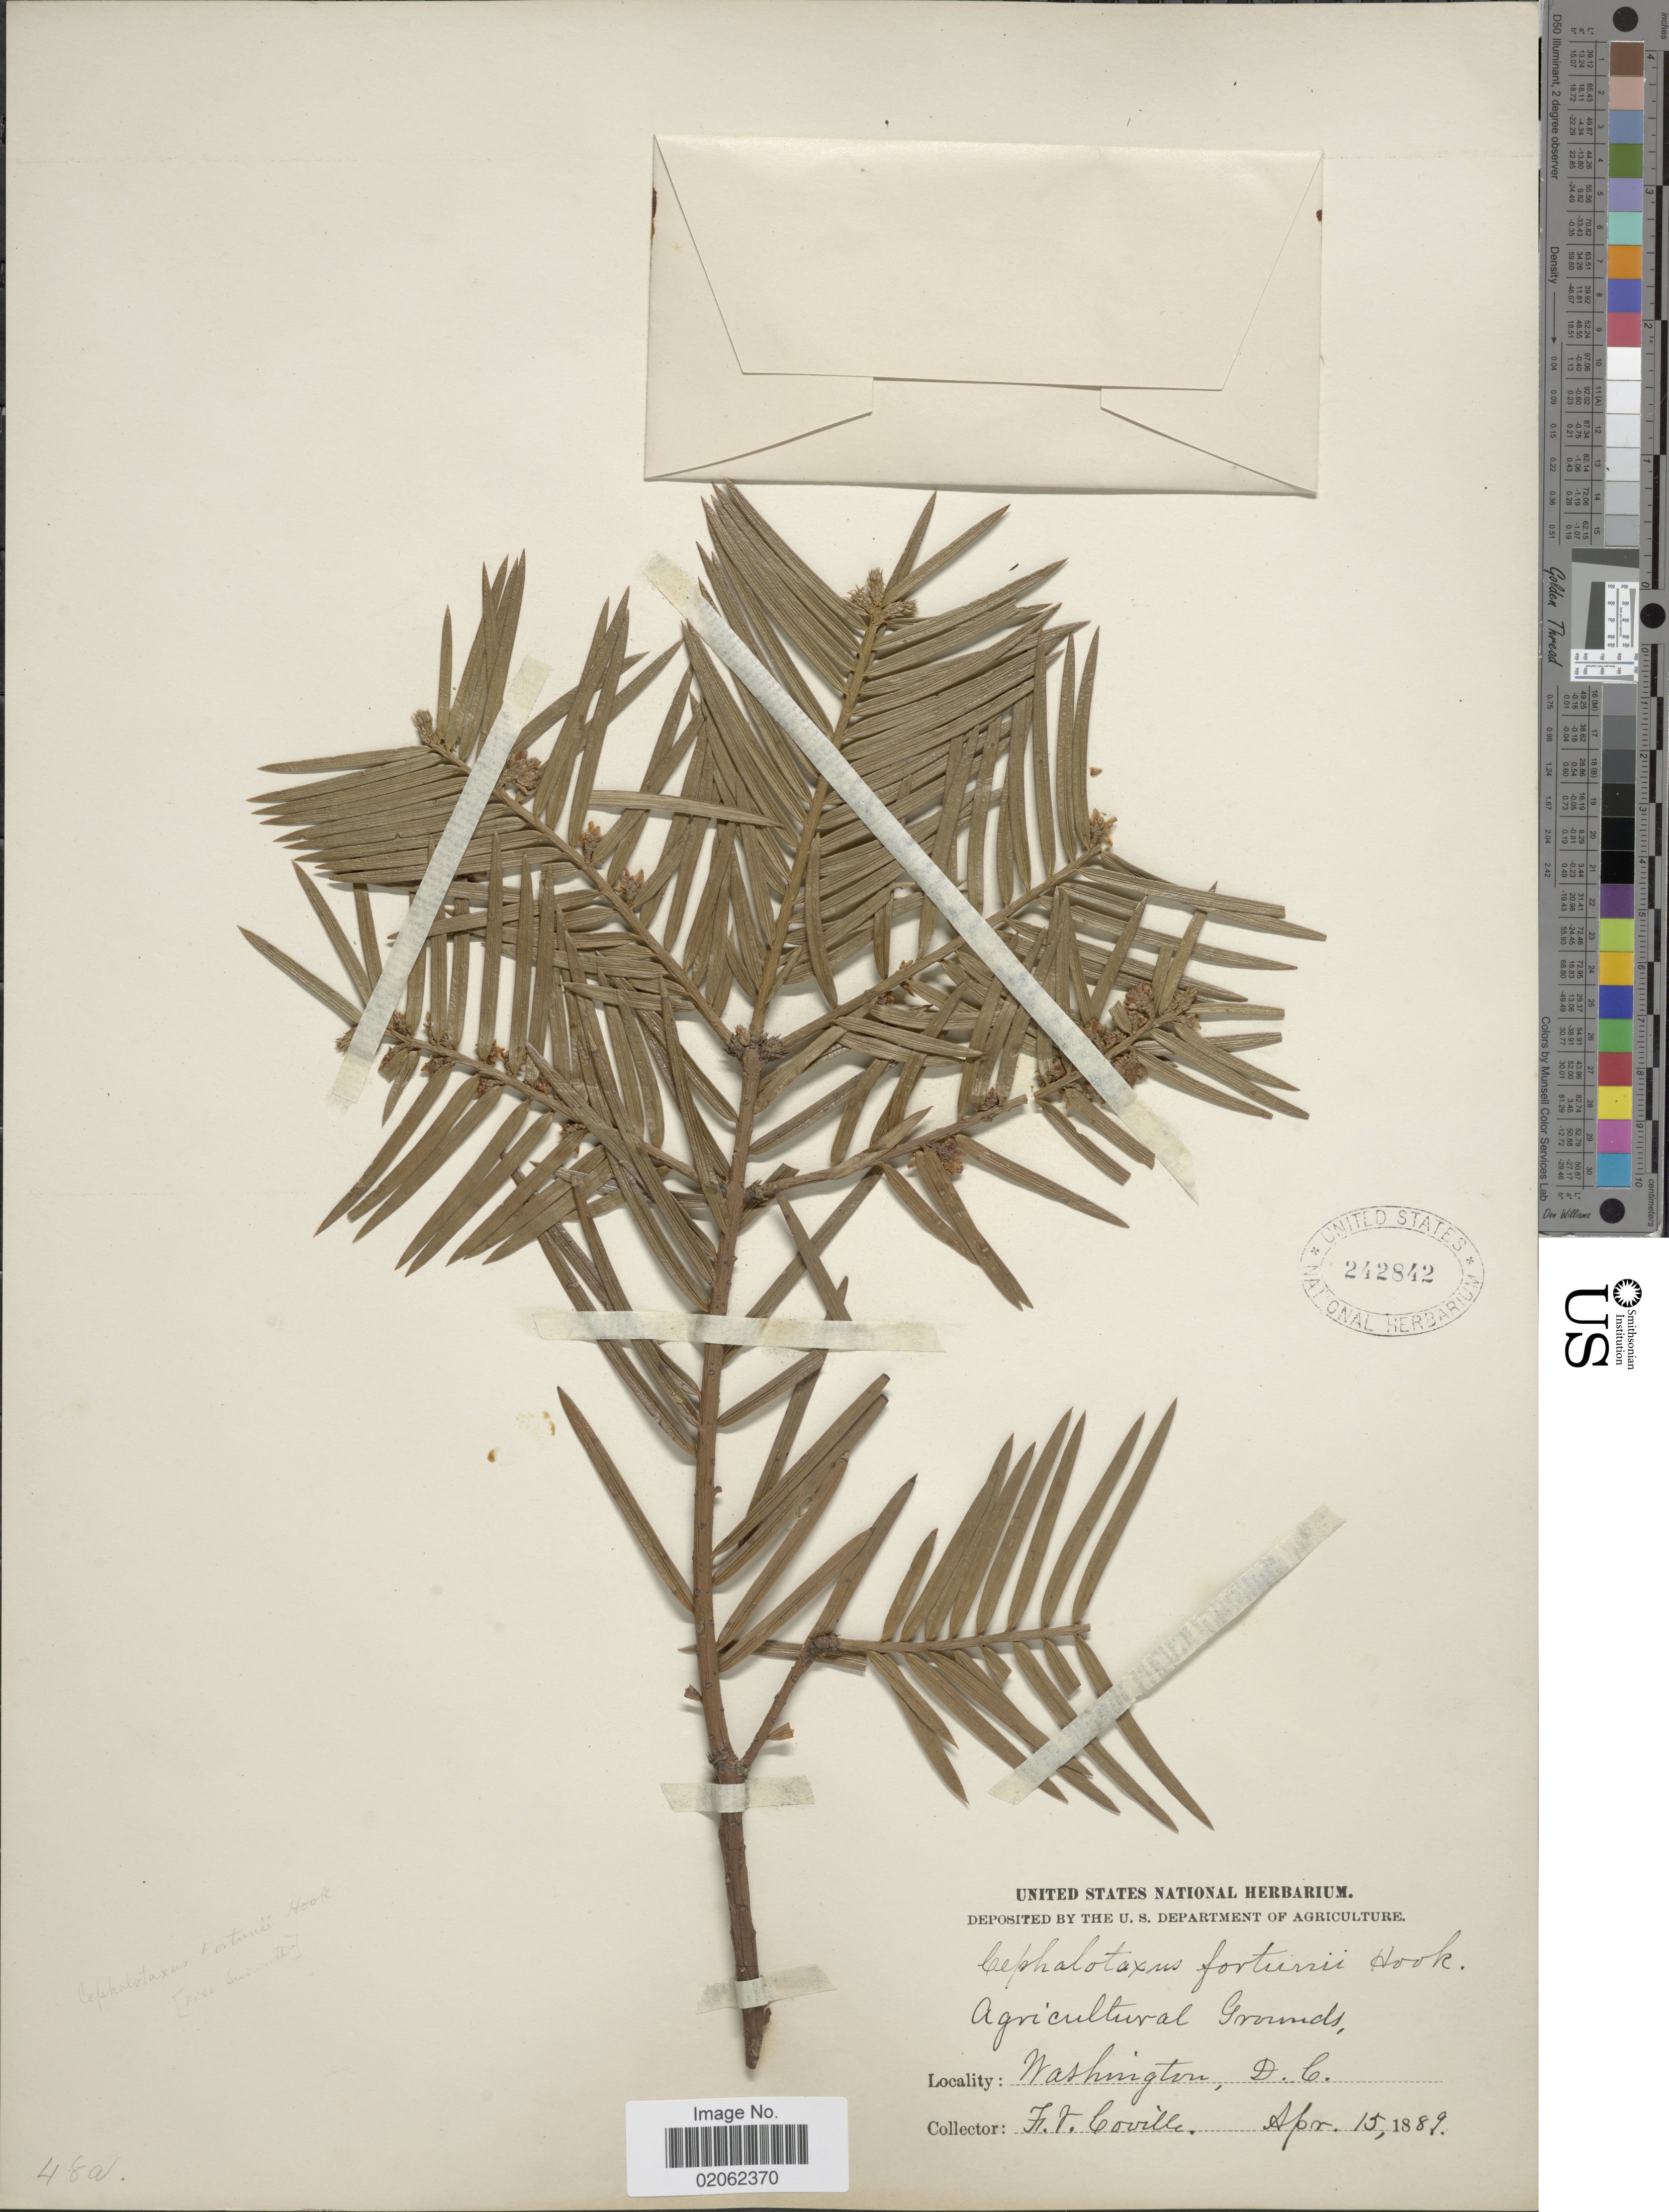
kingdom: Plantae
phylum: Tracheophyta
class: Pinopsida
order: Pinales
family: Cephalotaxaceae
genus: Cephalotaxus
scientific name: Cephalotaxus fortunei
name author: Hook.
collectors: F. V. Coville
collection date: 1889-04-15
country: United States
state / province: District of Columbia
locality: Agricultural Grounds, Washington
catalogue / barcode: US 242842